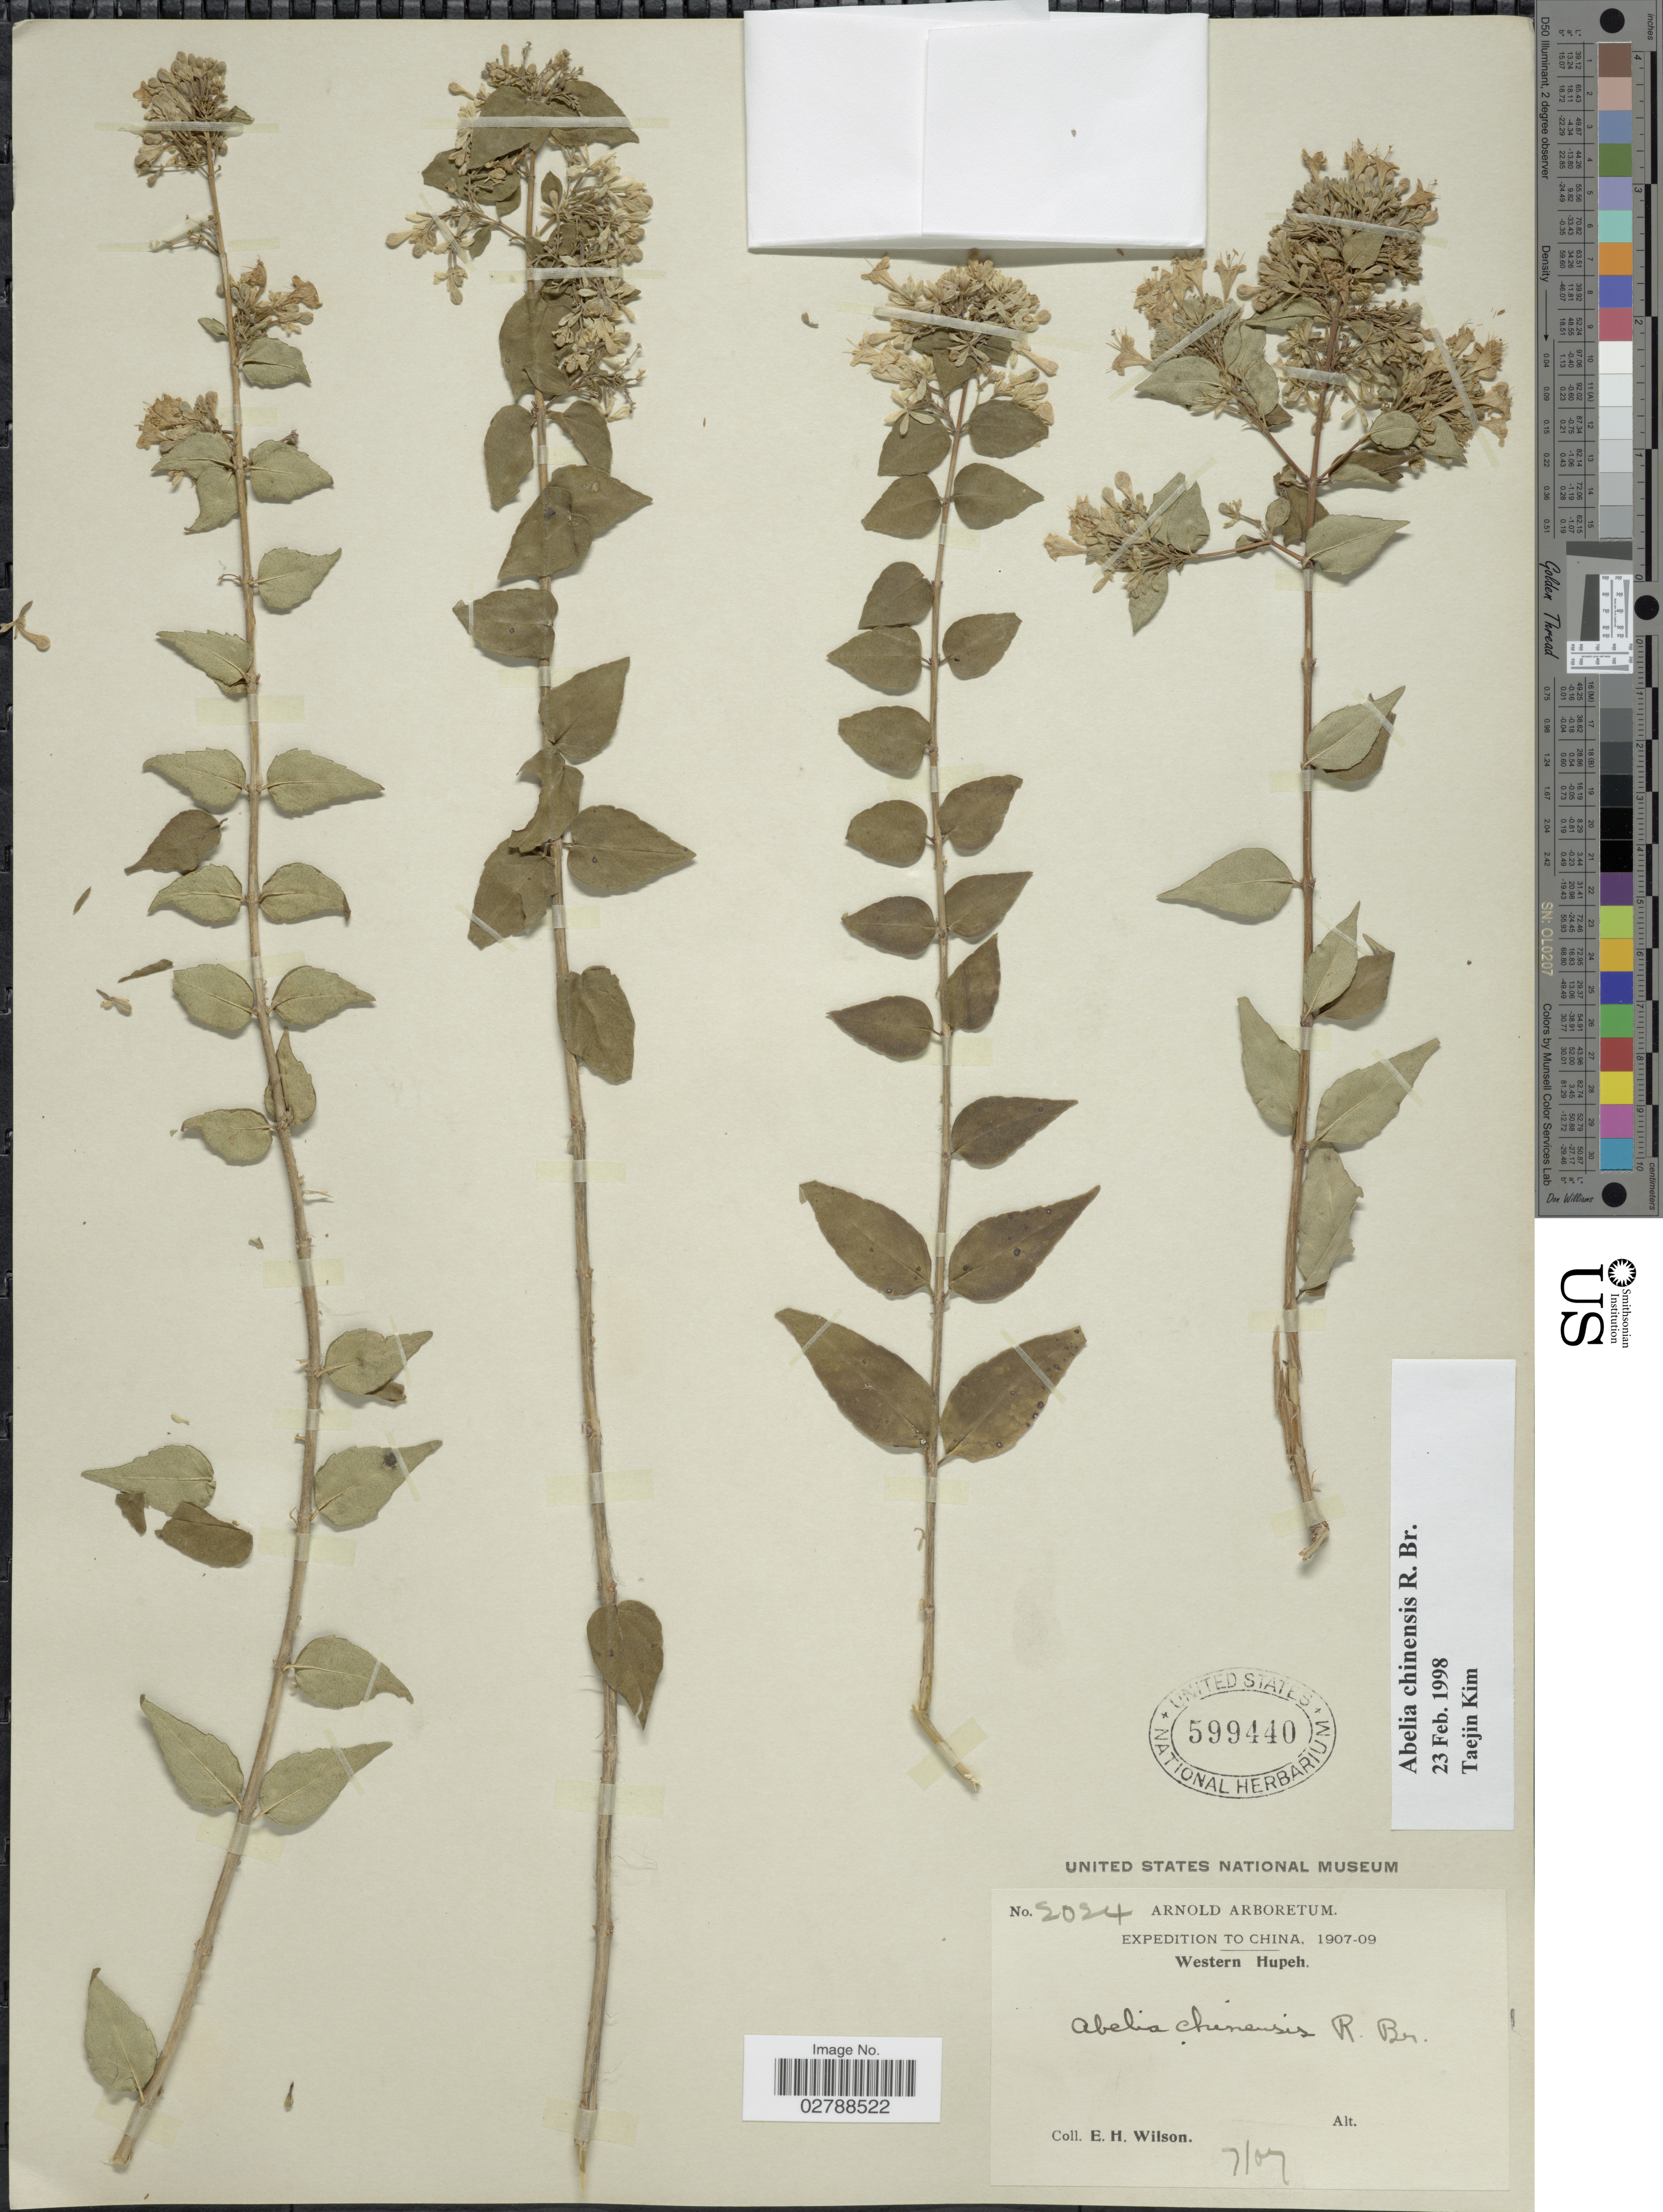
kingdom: Plantae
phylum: Tracheophyta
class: Magnoliopsida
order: Dipsacales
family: Caprifoliaceae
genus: Abelia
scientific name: Abelia chinensis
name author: R. Br.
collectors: E. Wilson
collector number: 2024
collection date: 1907-07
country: China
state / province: Hubei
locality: Western Hupeh.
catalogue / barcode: US 599440